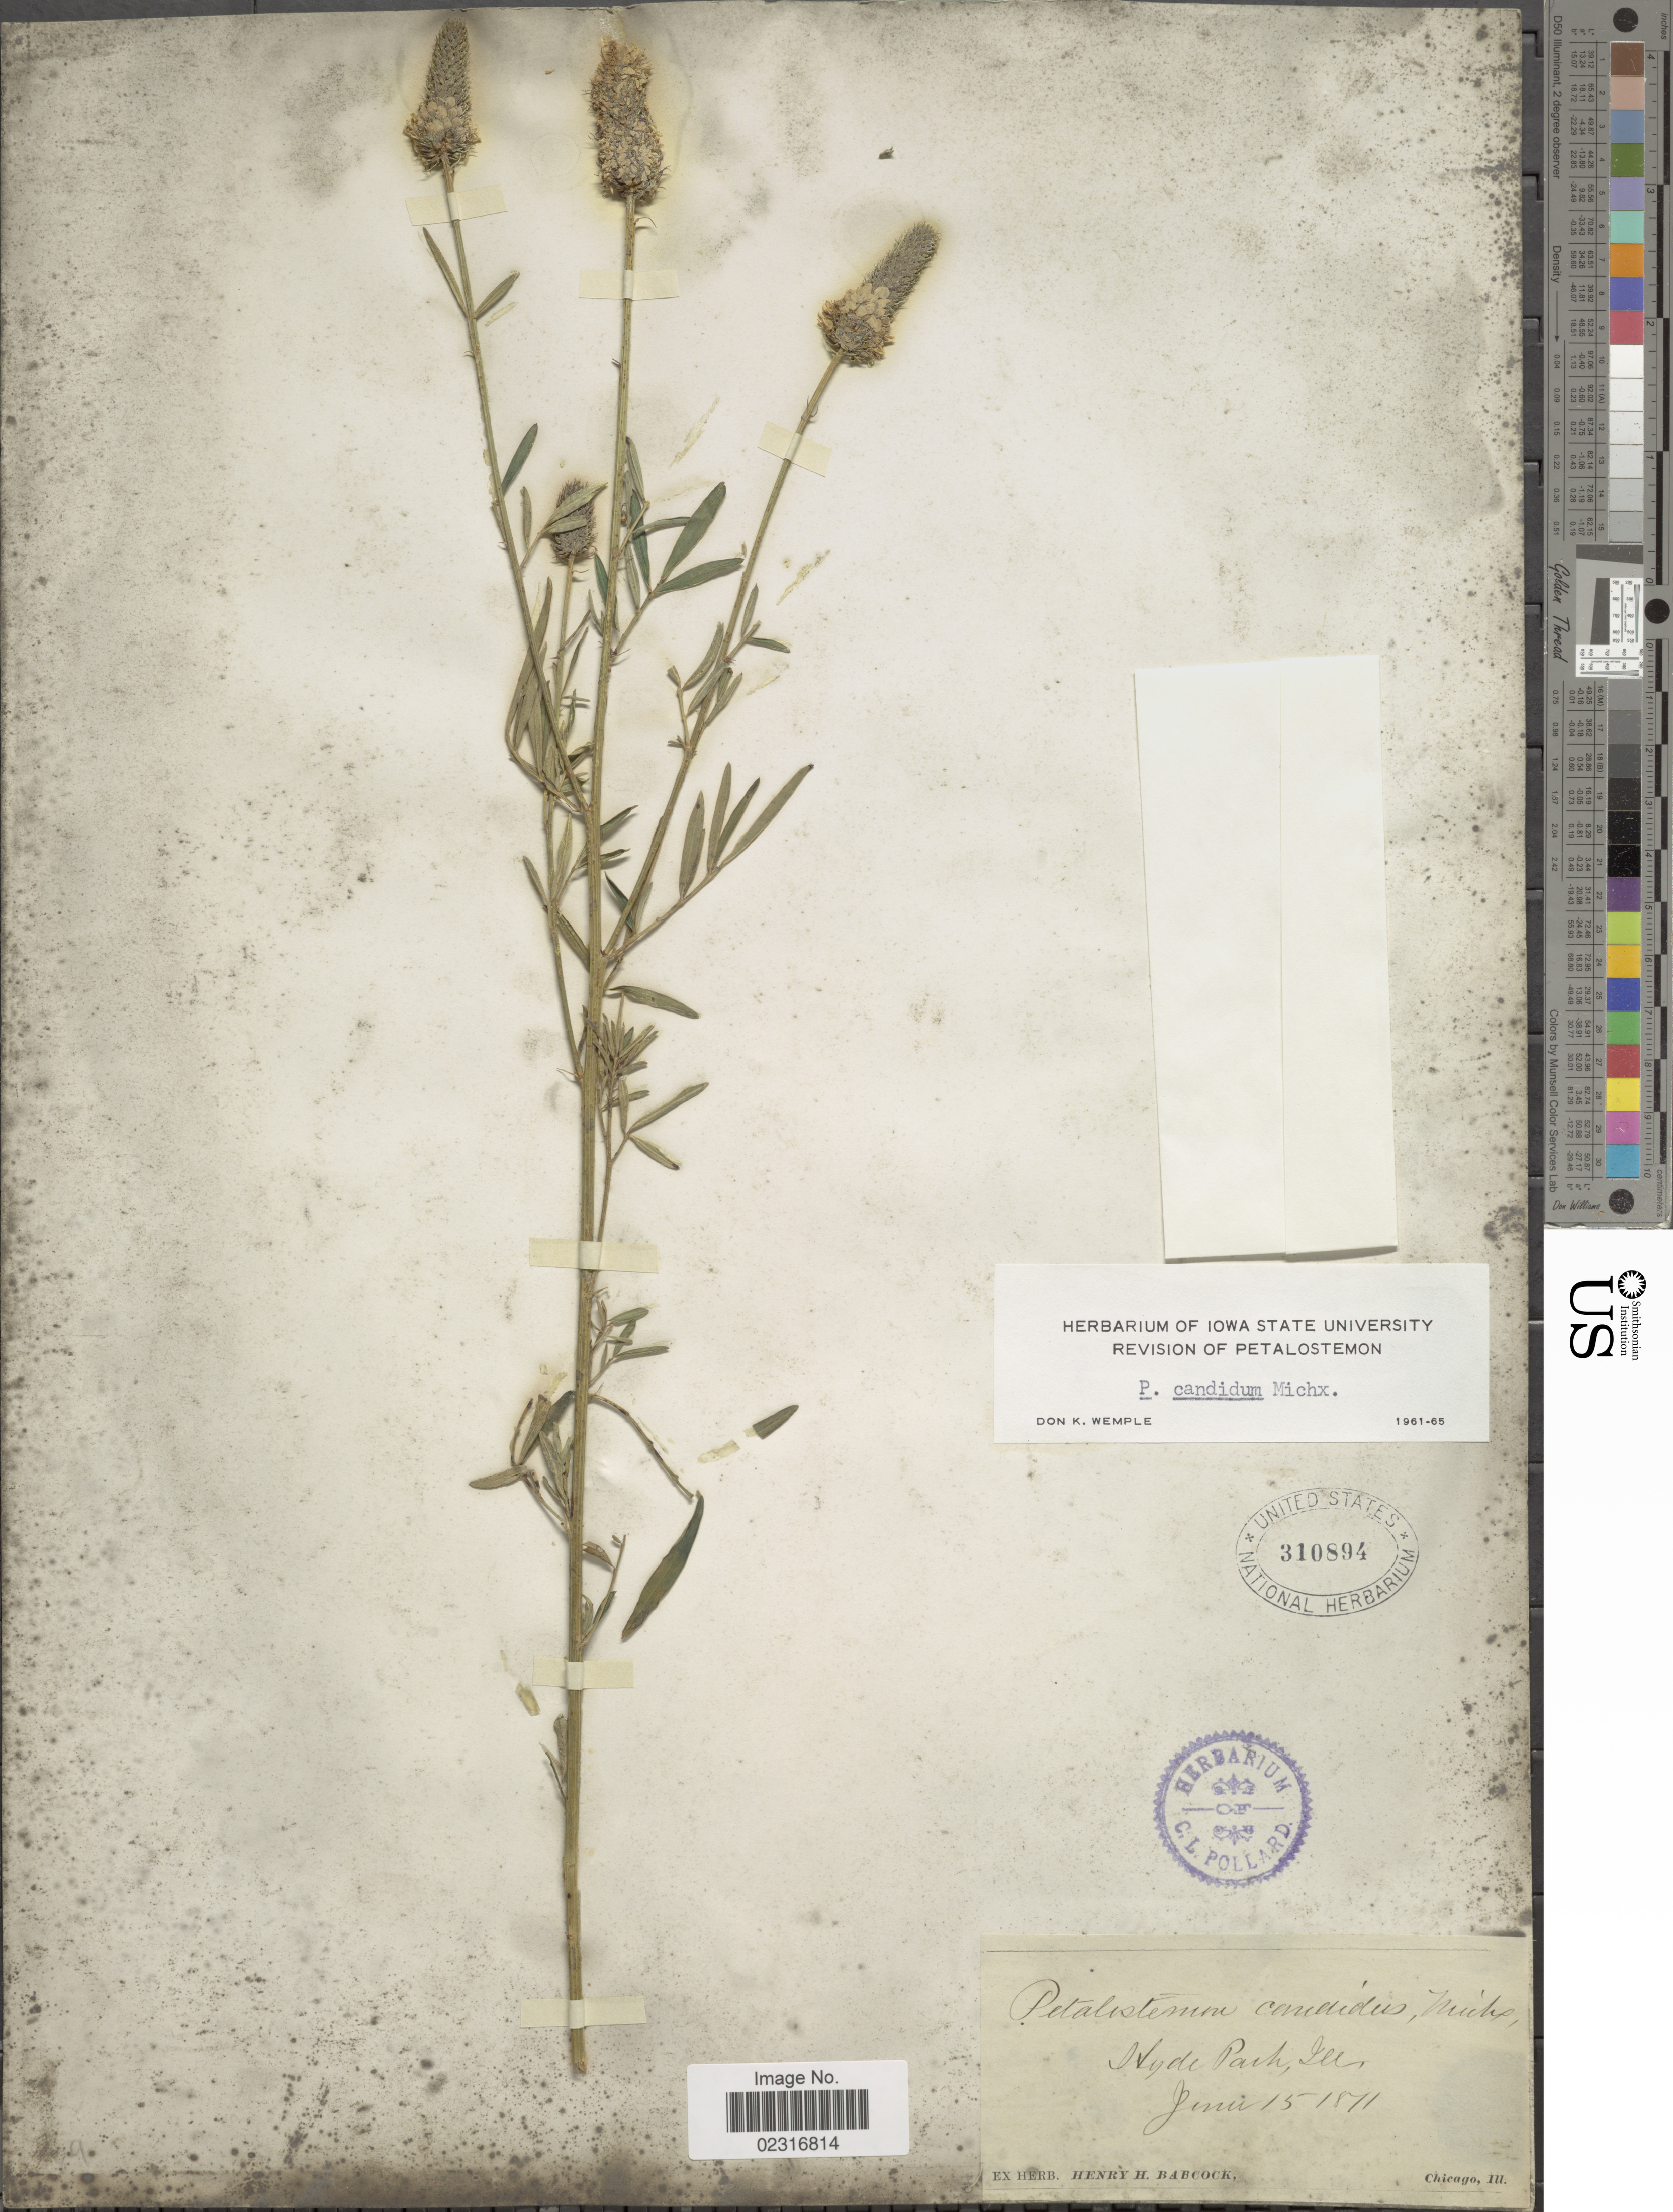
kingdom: Plantae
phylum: Tracheophyta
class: Magnoliopsida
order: Fabales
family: Fabaceae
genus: Dalea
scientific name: Dalea candida var. candida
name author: Michx. ex Willd.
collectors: ex herb. Henry Homes Babcock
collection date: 1811-06-15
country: United States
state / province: Illinois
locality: Hyde Park, Ill.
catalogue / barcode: US 310894